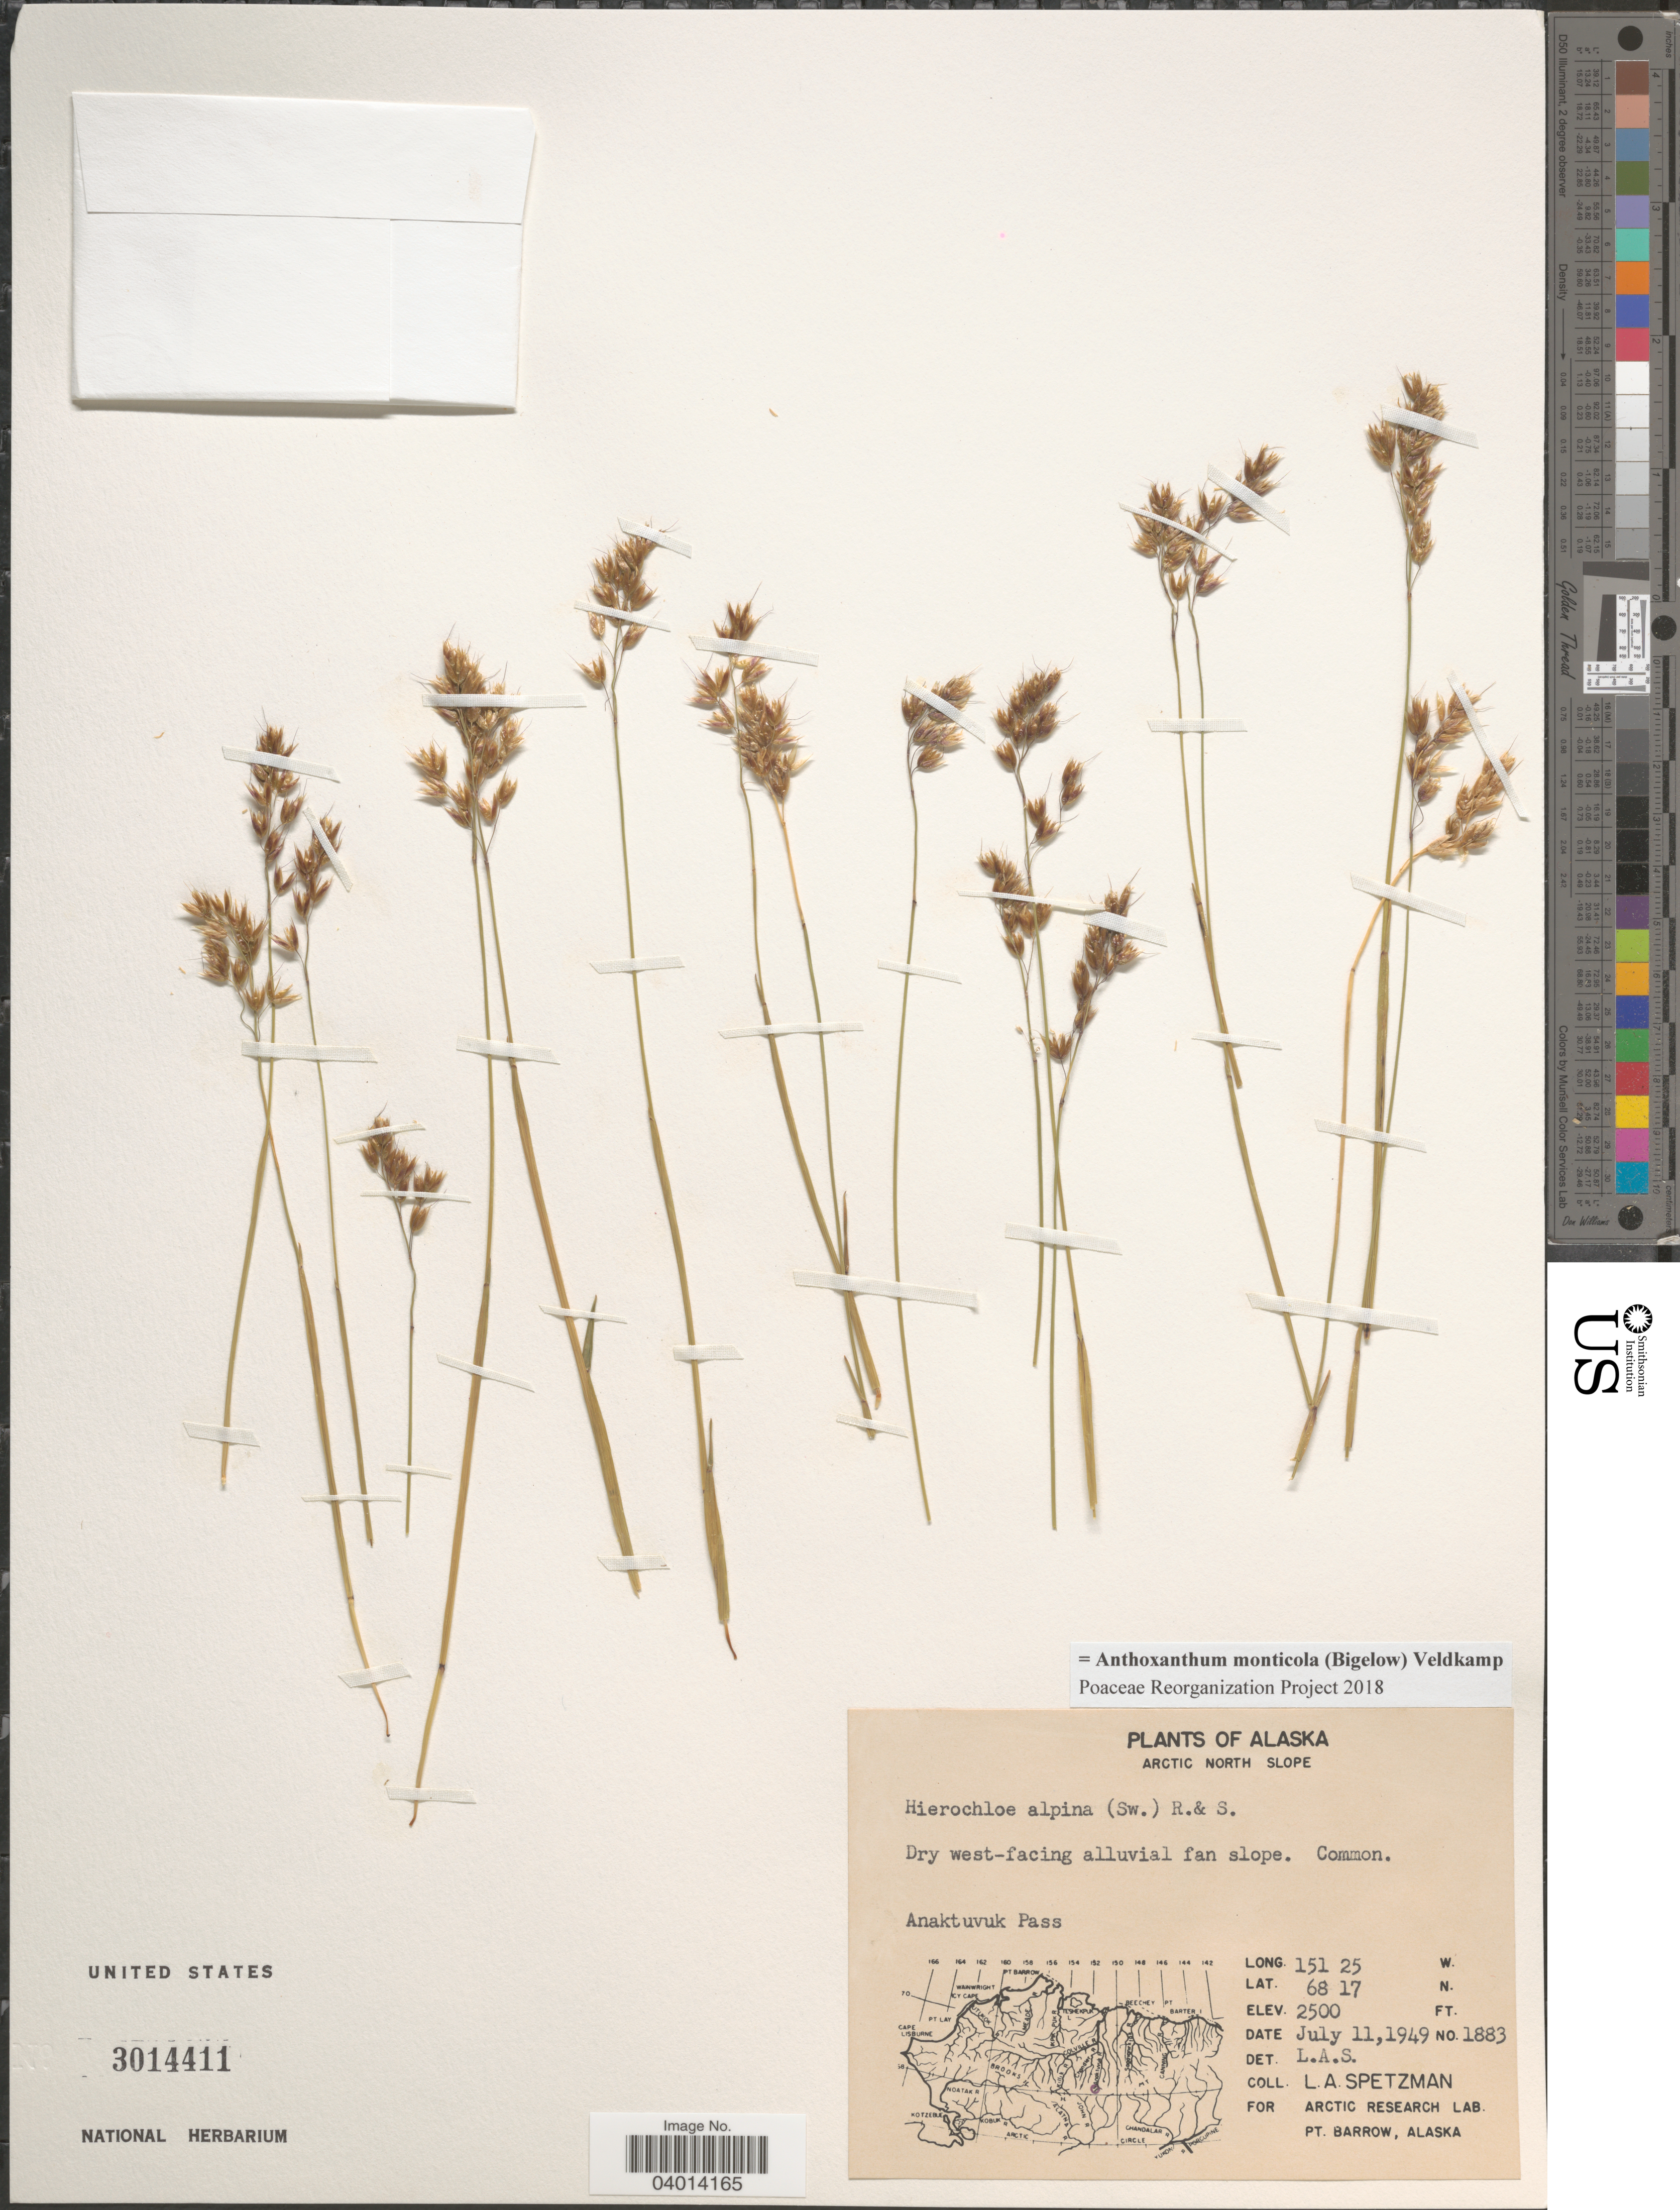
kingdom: Plantae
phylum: Tracheophyta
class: Liliopsida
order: Poales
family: Poaceae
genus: Anthoxanthum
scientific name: Anthoxanthum monticola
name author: (Bigelow) Veldkamp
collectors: L. Spetzman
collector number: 1883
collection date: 1949-07-11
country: United States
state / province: Alaska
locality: Arctic North Slope. Dry west-facing alluvial fan slope. Anaktuvuk Pass.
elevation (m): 762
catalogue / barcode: US 3014411